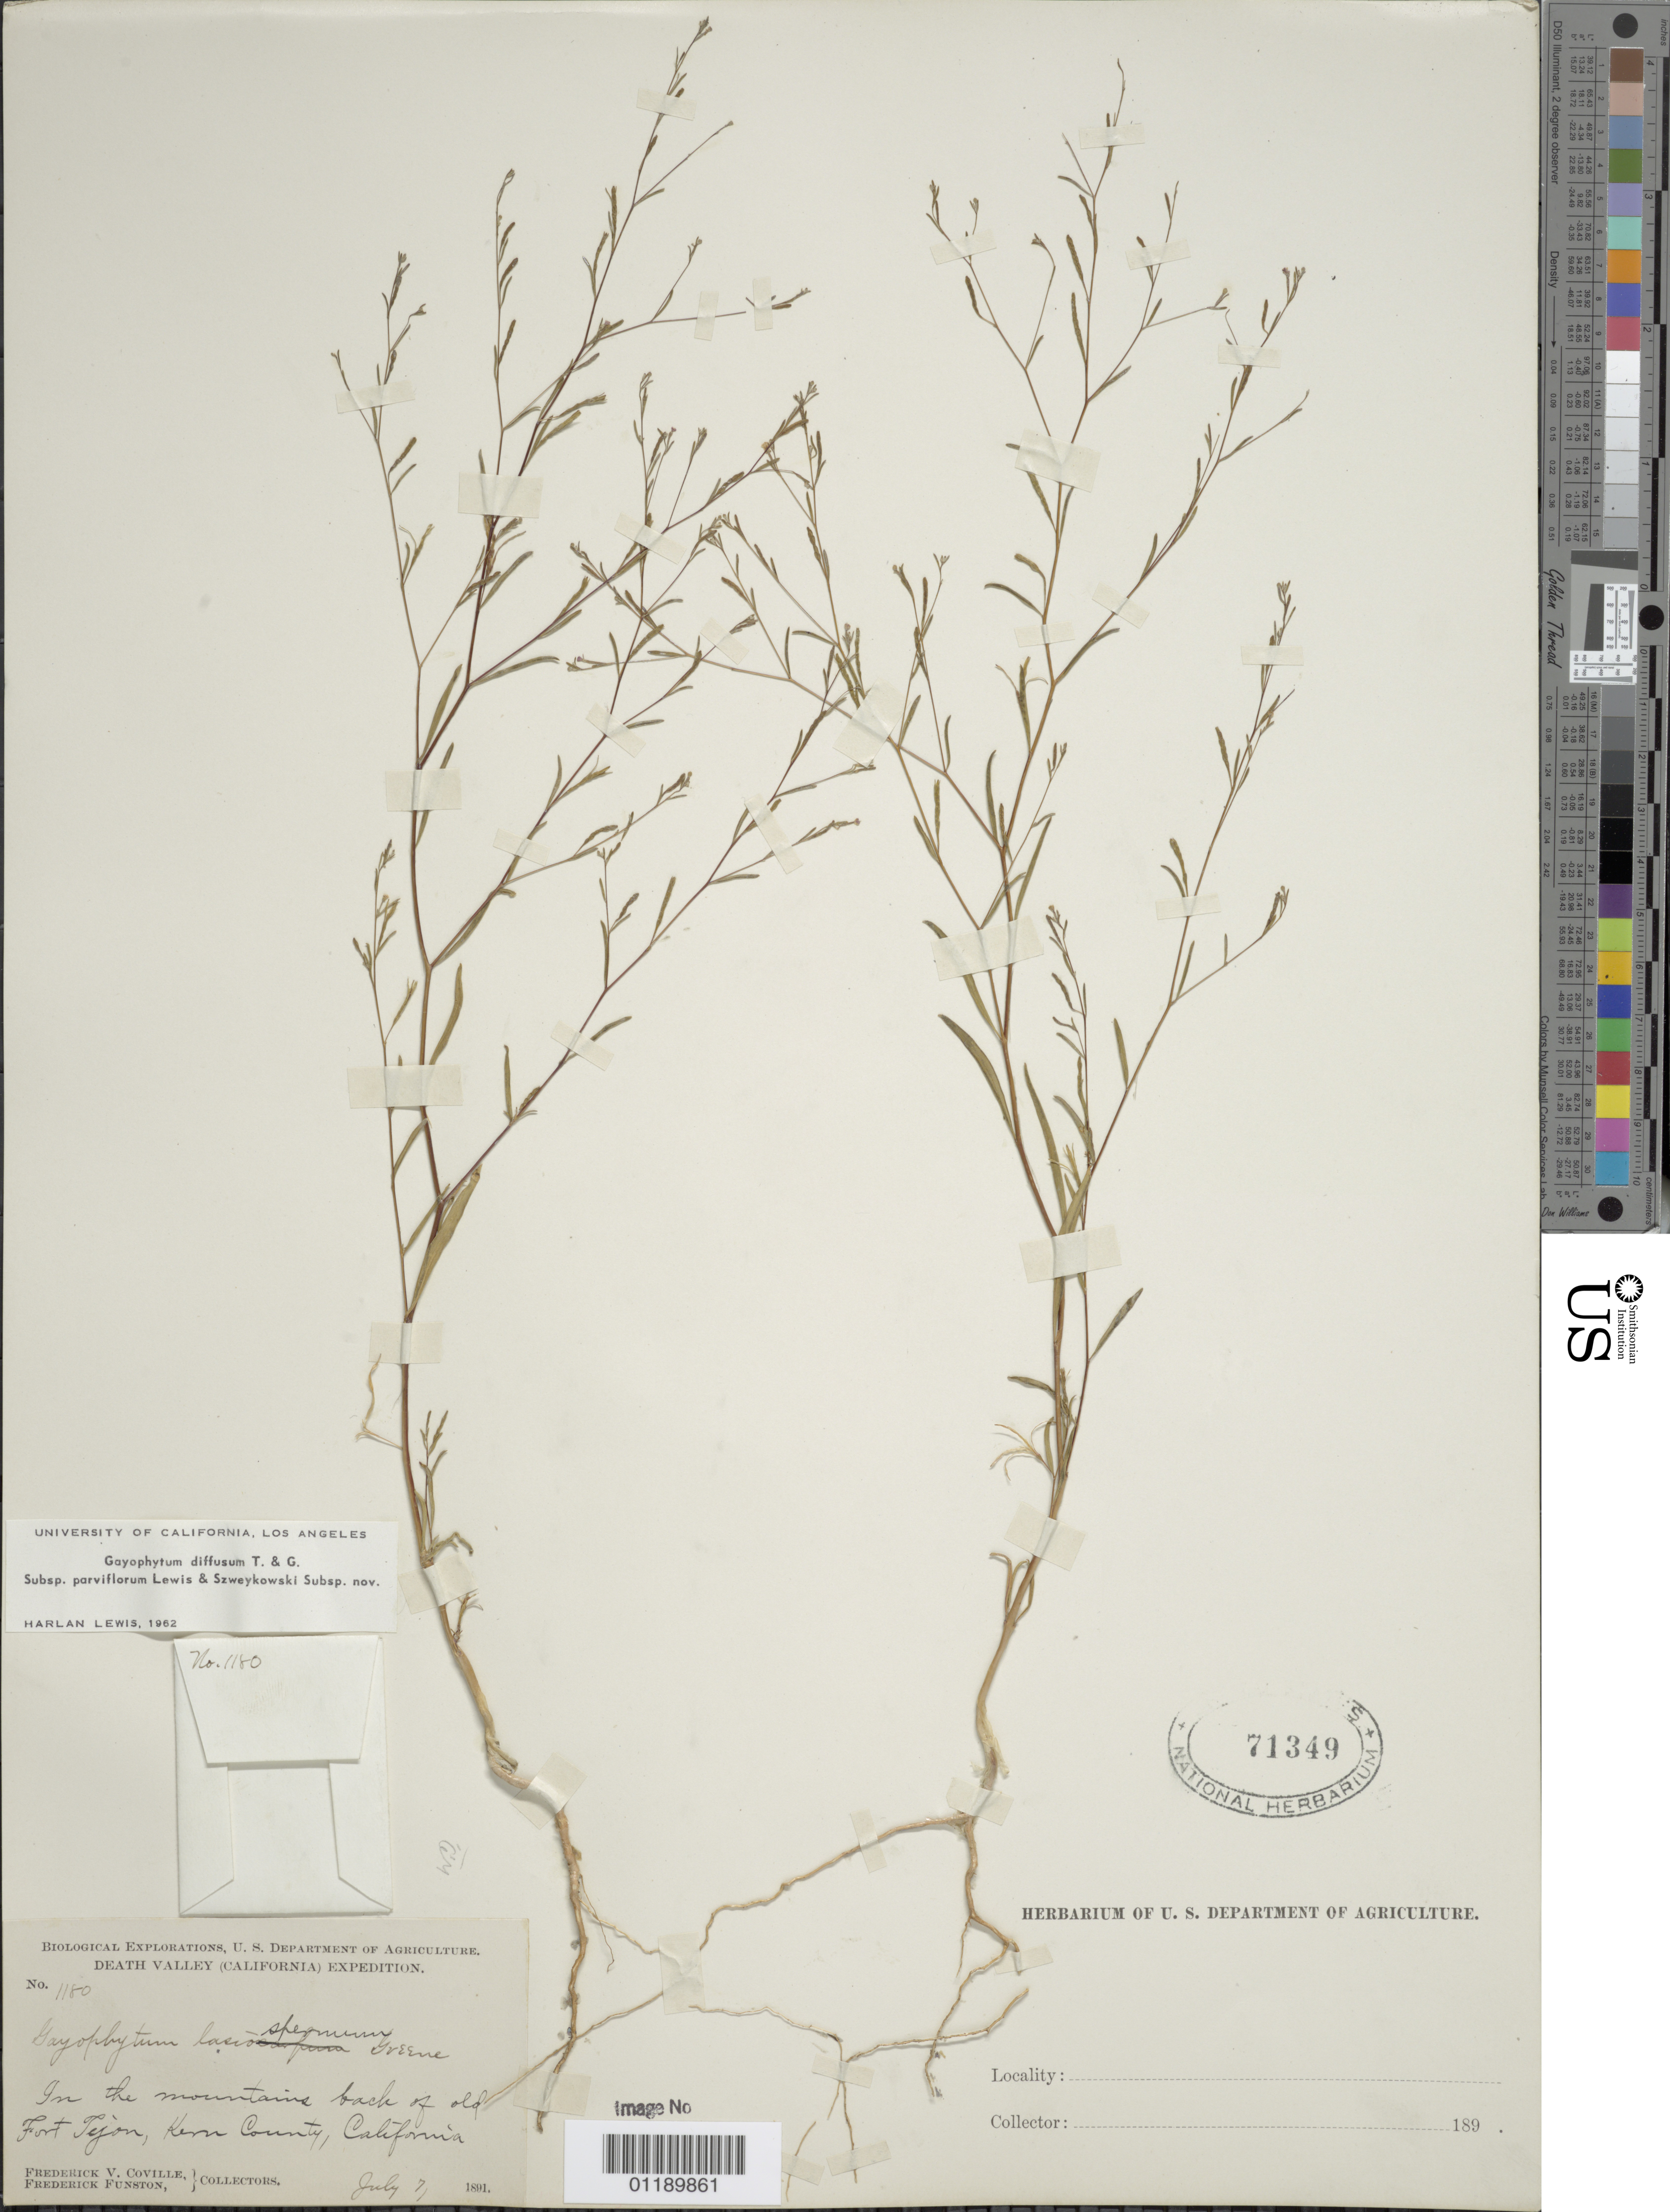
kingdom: Plantae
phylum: Tracheophyta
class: Magnoliopsida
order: Myrtales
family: Onagraceae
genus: Gayophytum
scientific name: Gayophytum diffusum subsp. parviflorum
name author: F. H. Lewis & Szweyk.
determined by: Lewis, H.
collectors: F. V. Coville & F. Funston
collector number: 1180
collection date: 1891-07-07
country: United States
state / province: California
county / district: Kern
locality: in the mountains, back of old Fort Tejon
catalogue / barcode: US 71349